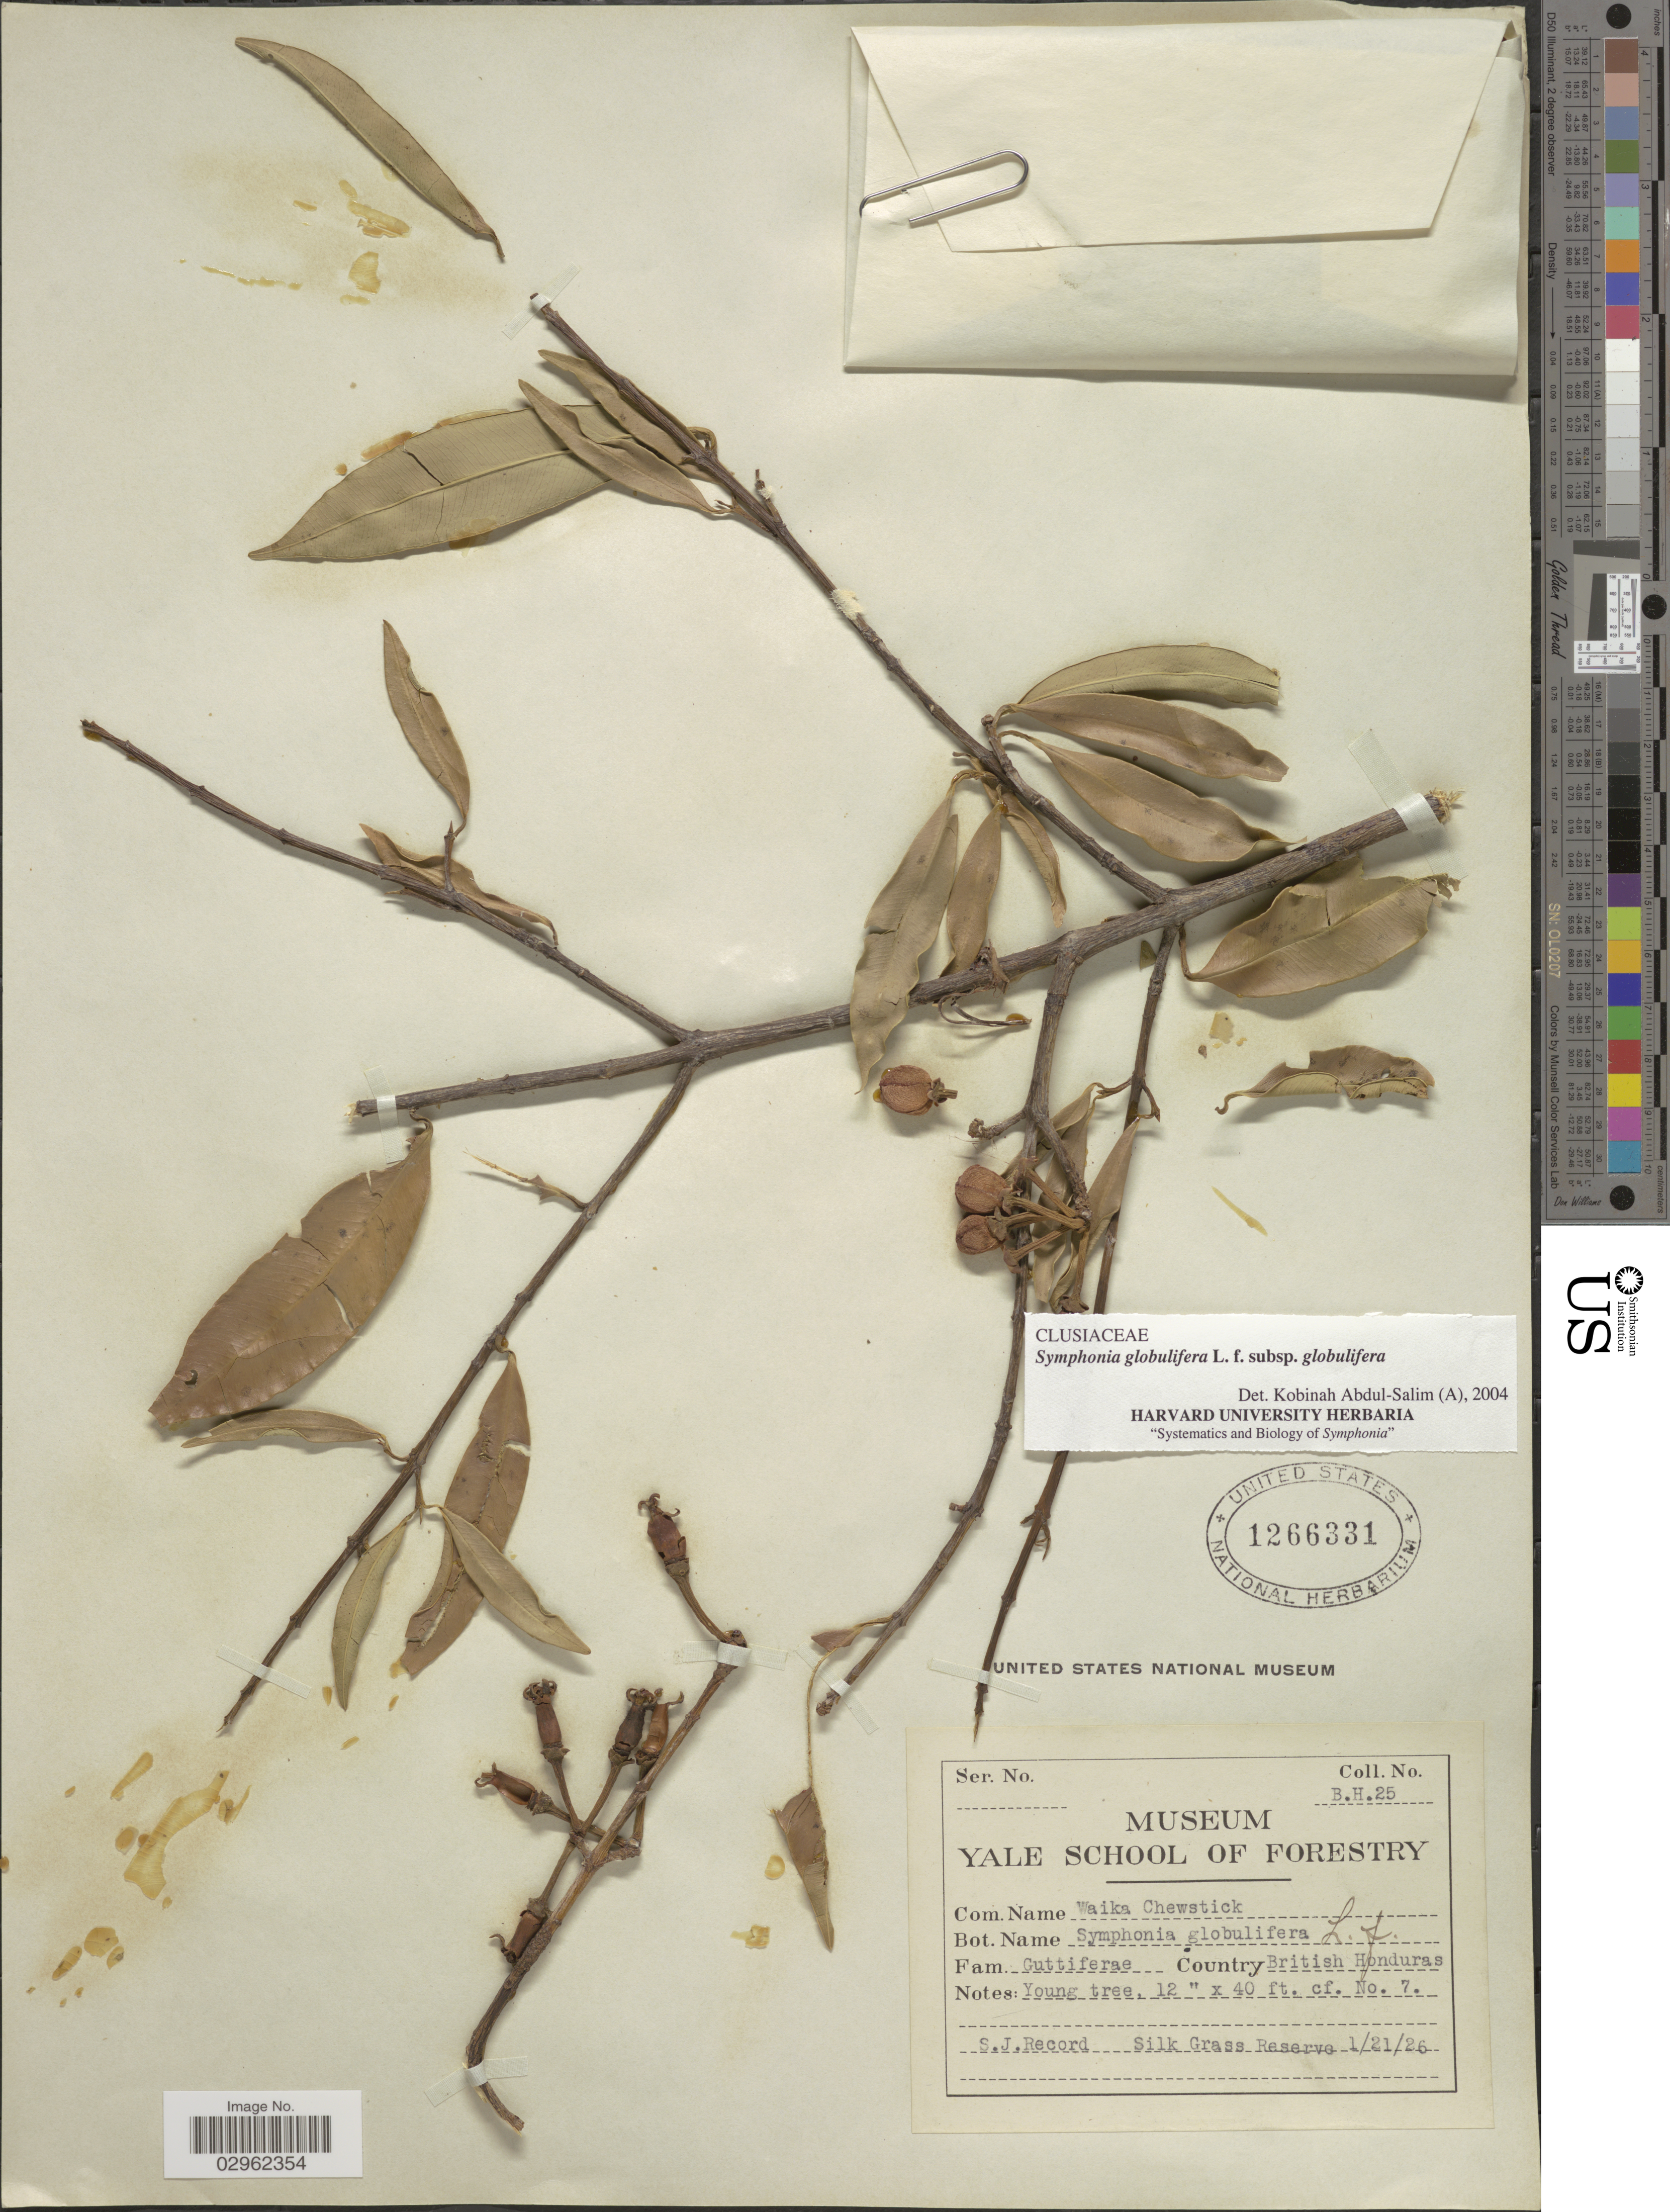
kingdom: Plantae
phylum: Tracheophyta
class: Magnoliopsida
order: Malpighiales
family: Clusiaceae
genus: Symphonia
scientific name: Symphonia globulifera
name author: L. f.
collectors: S. J. Record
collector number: B.H.25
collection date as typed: Transcribed d/m/y: 21/1/26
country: Belize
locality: British Honduras. Silk Grass Reserve.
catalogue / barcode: US 1266331